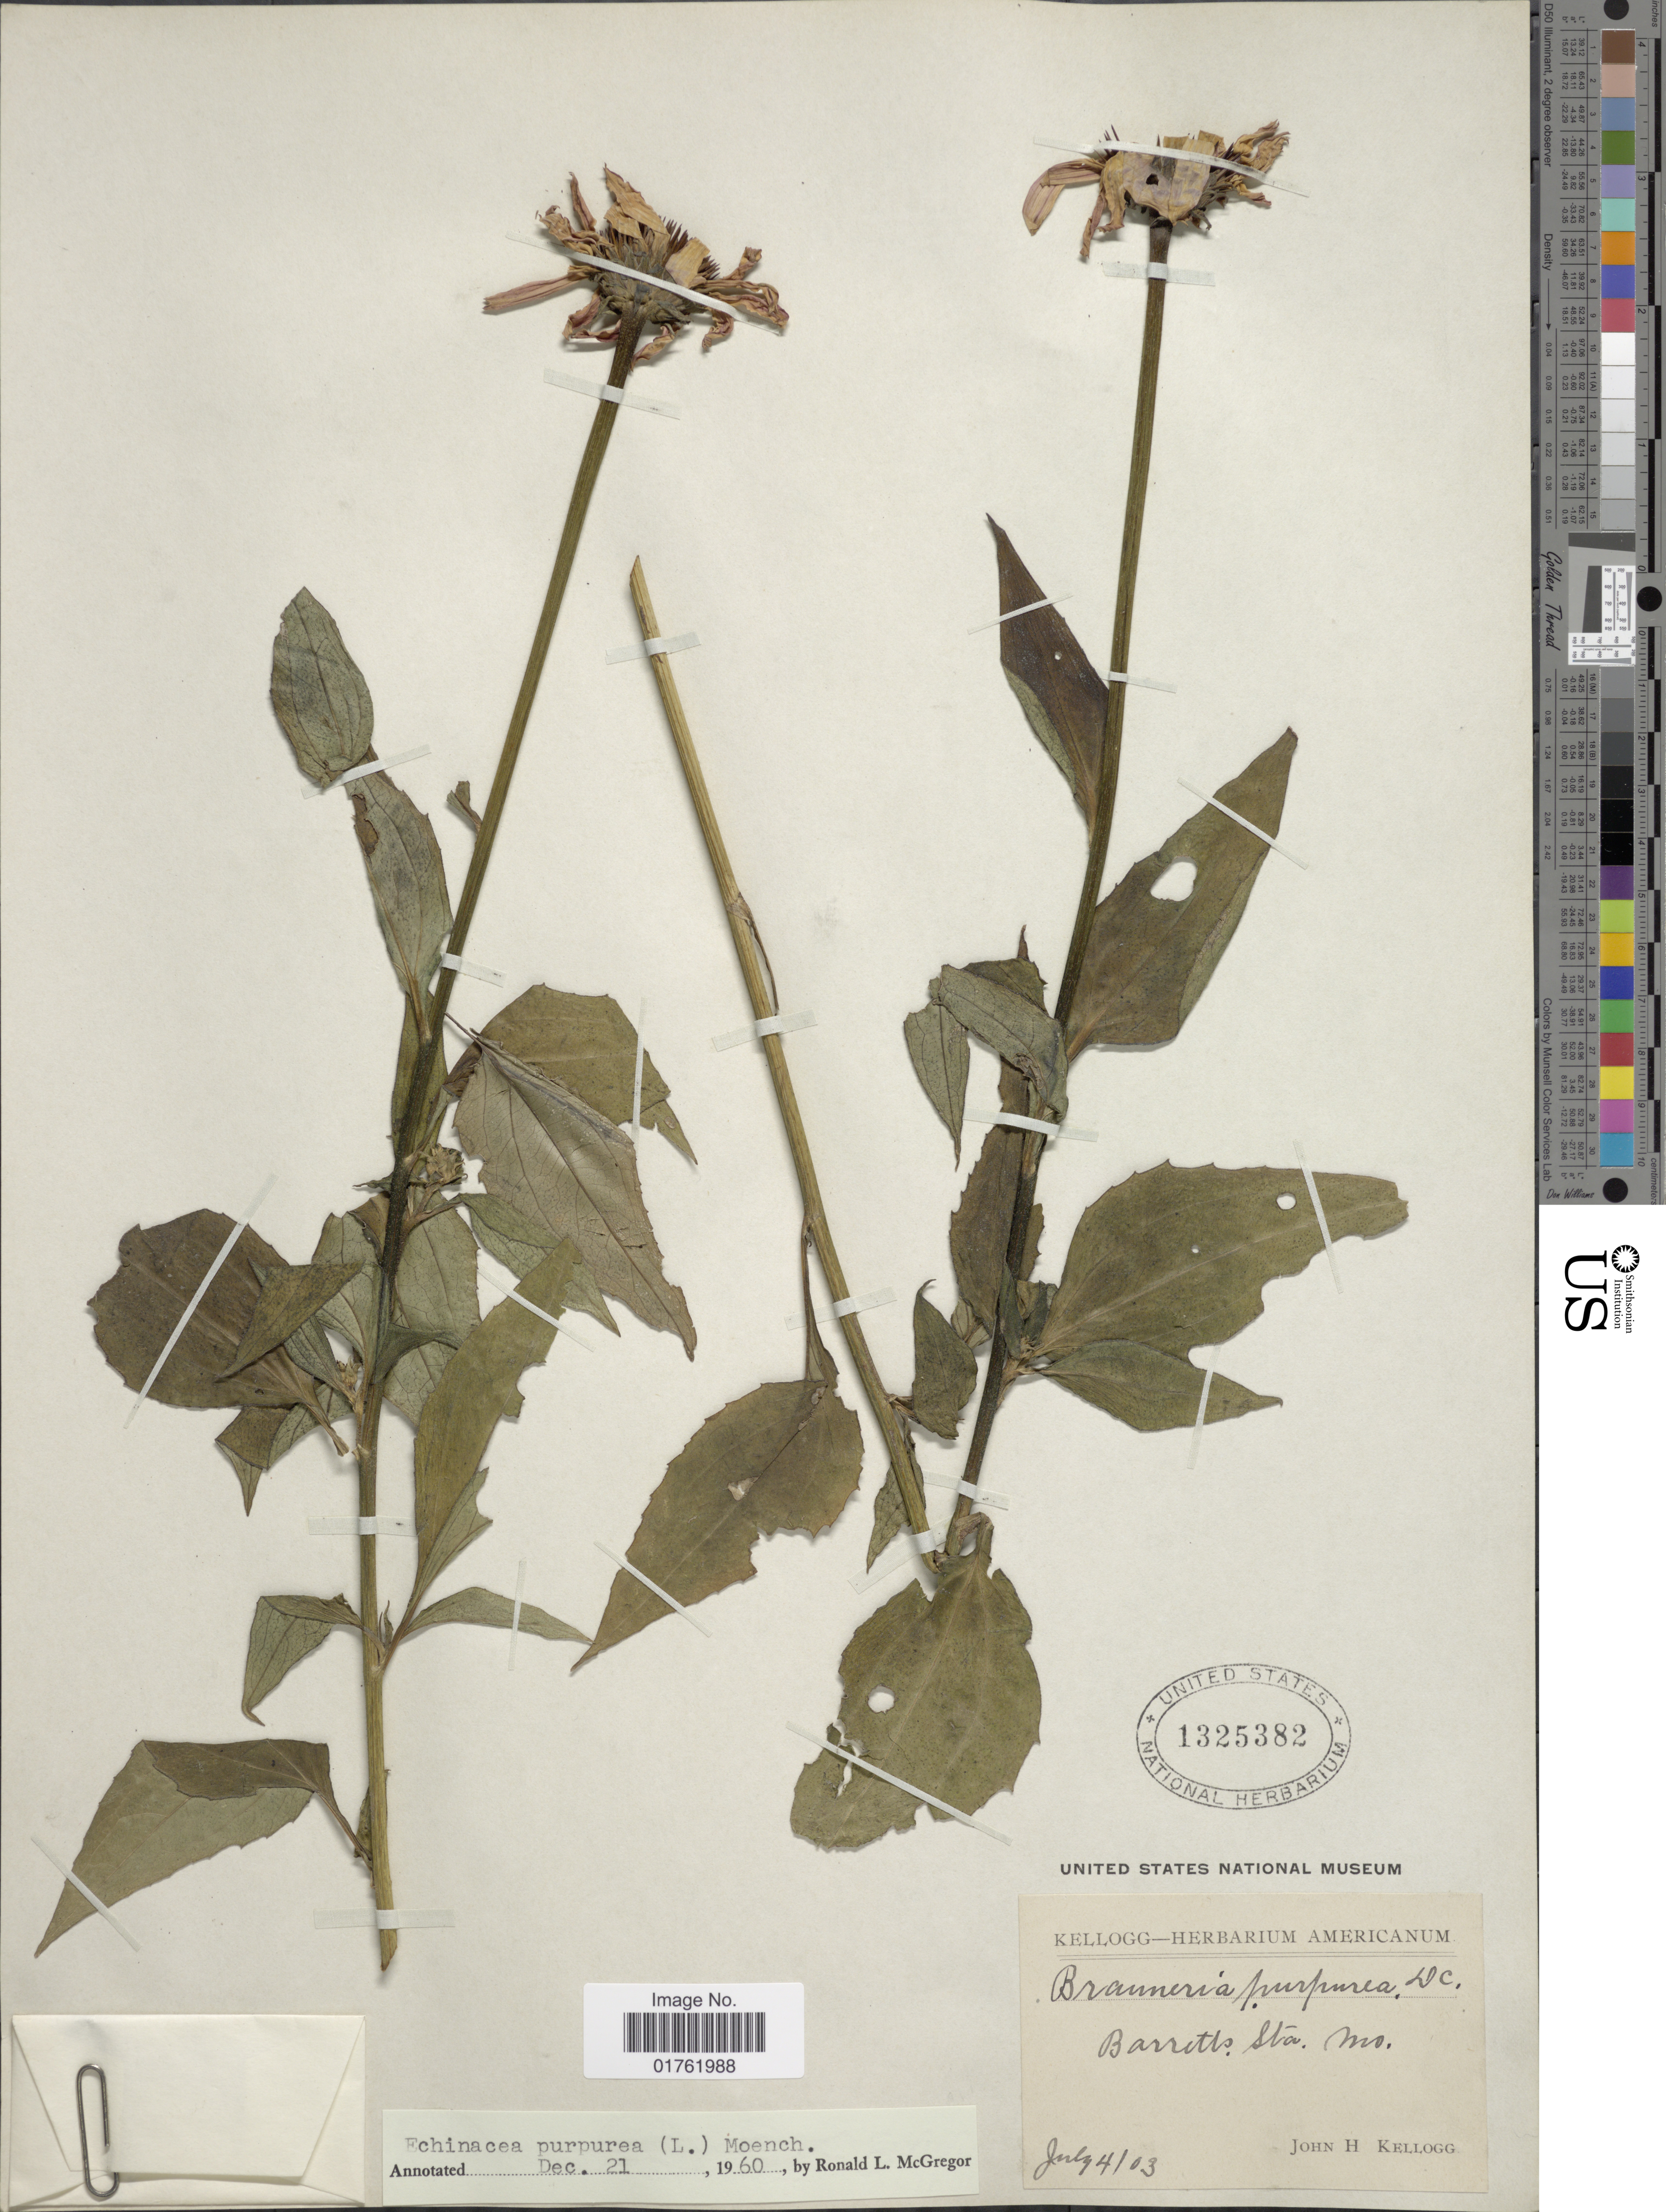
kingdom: Plantae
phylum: Tracheophyta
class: Magnoliopsida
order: Asterales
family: Asteraceae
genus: Echinacea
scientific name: Echinacea purpurea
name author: (L.) Moench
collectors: J. H. Kellogg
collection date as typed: Transcribed d/m/y: 4/7/3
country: United States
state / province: Missouri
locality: Barretts Sta Mo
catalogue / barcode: US 1325382